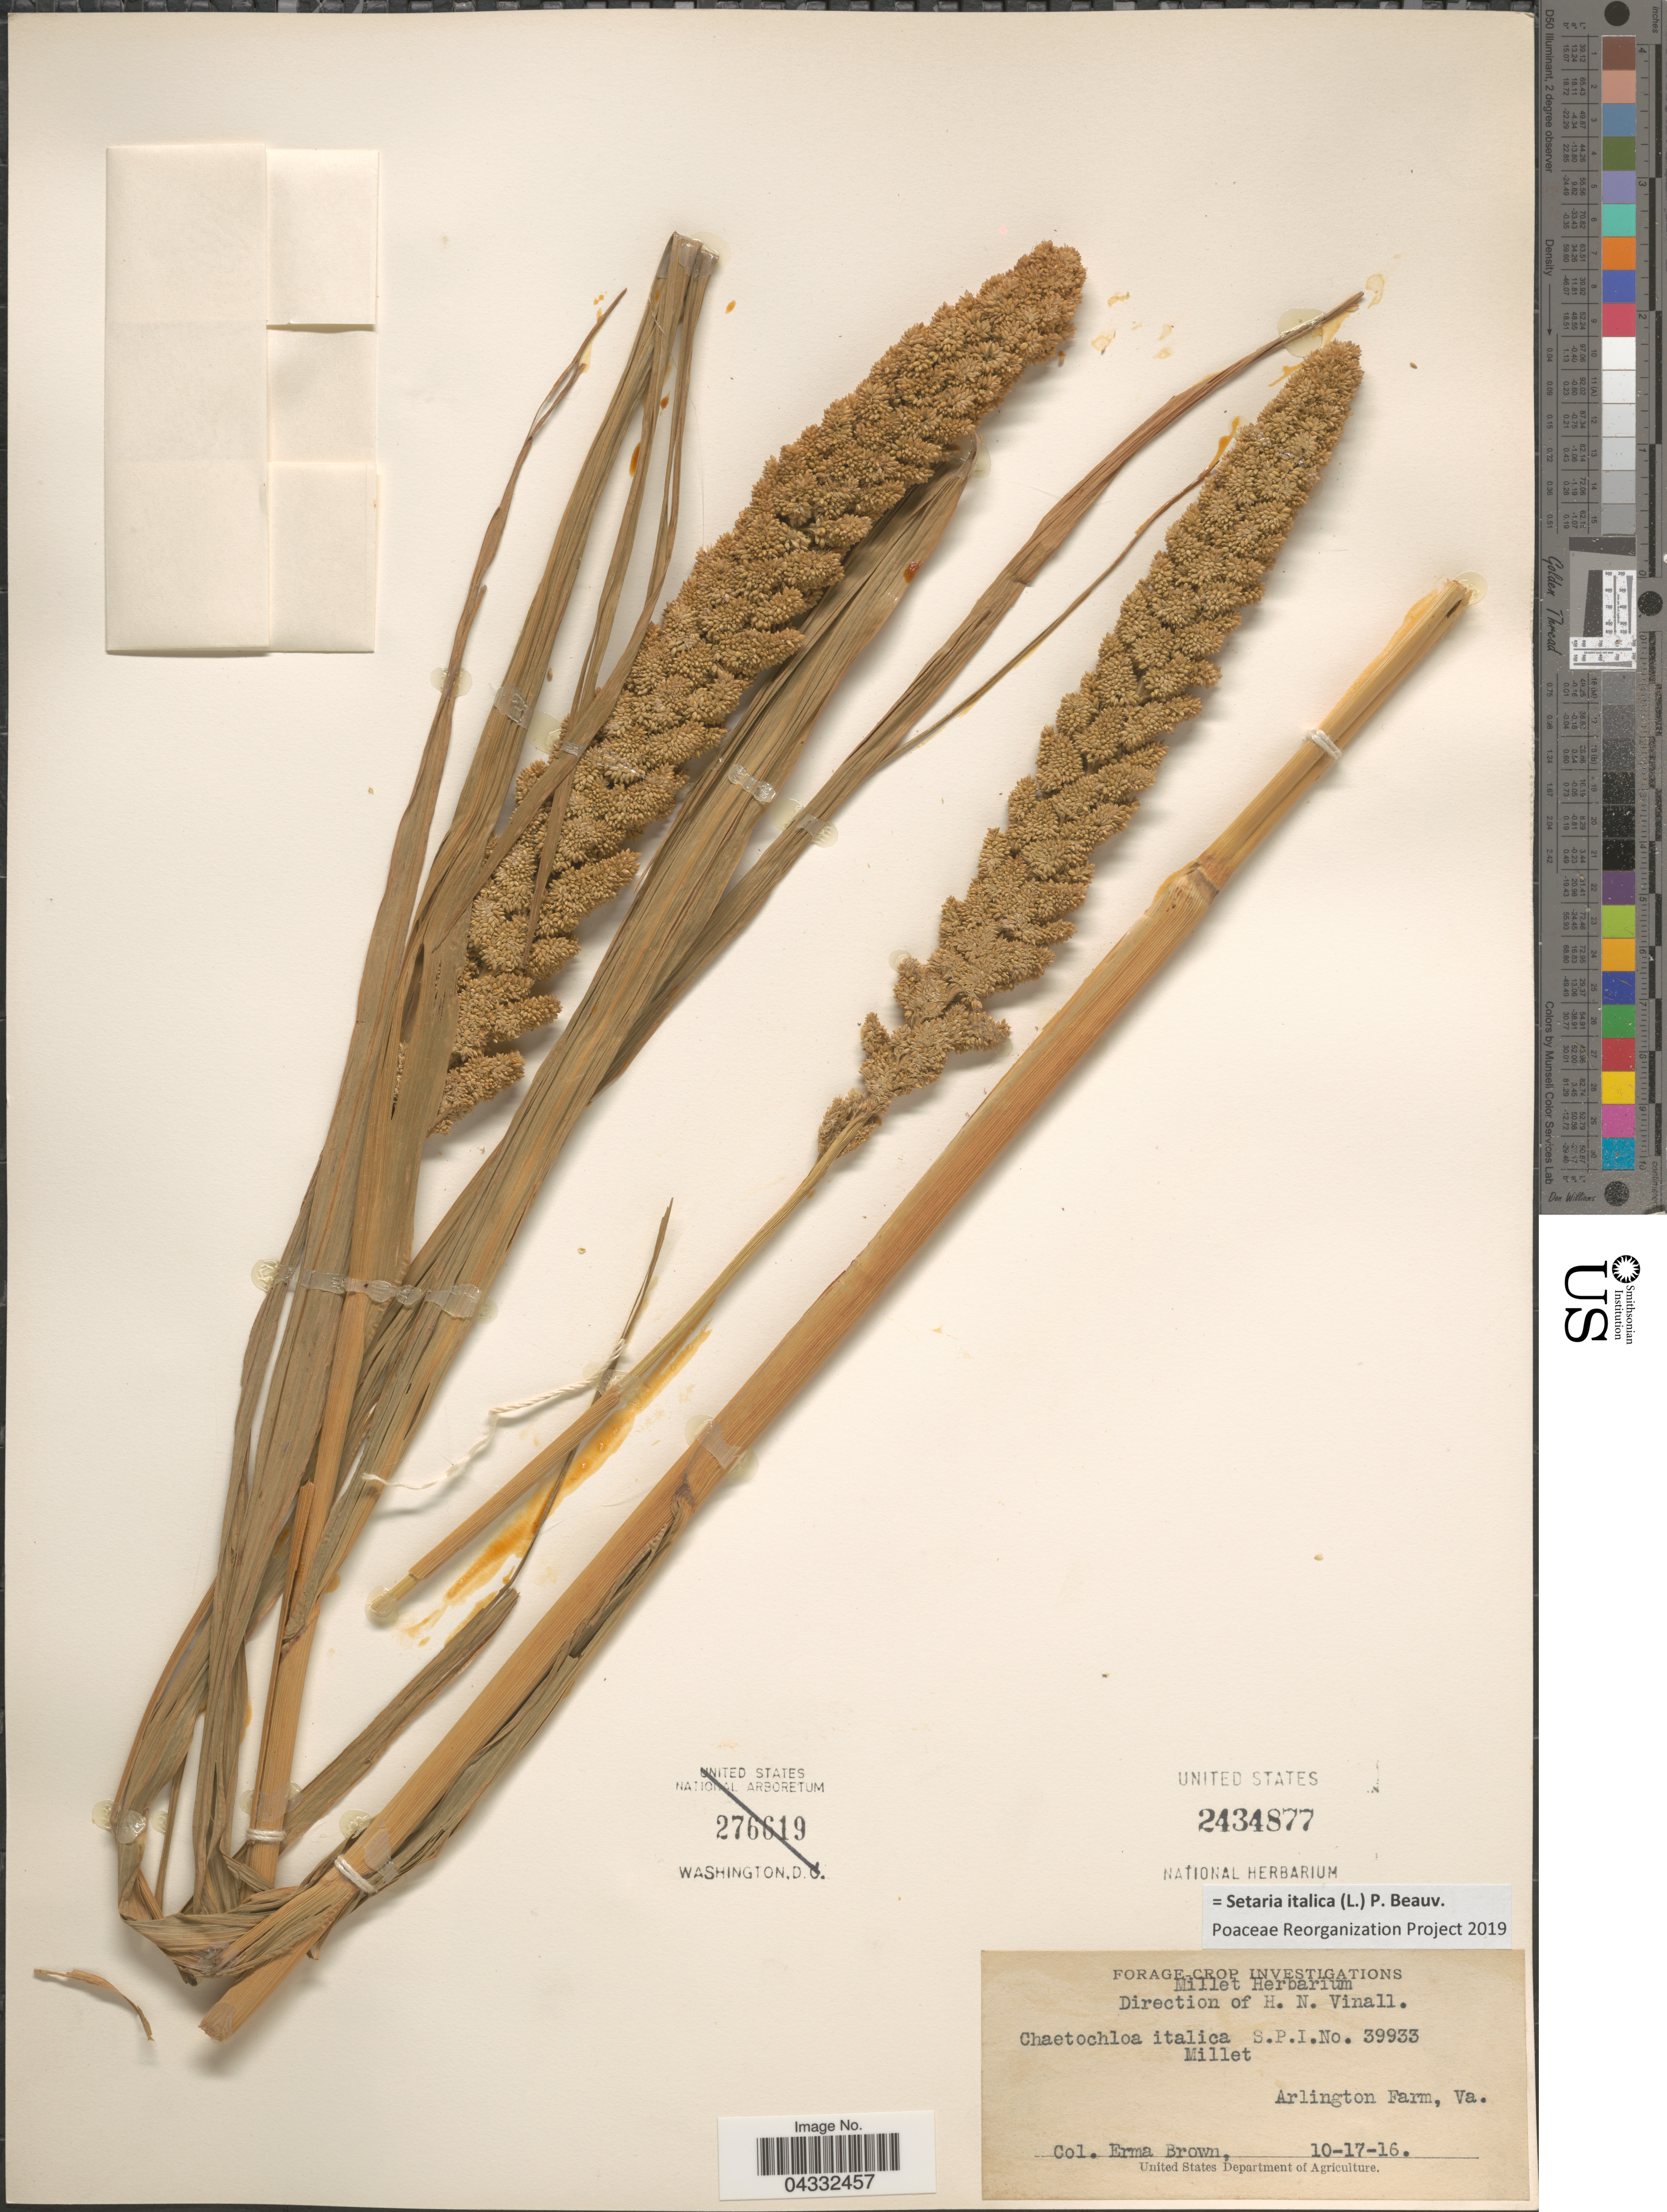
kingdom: Plantae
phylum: Tracheophyta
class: Liliopsida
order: Poales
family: Poaceae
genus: Setaria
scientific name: Setaria italica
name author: (L.) P. Beauv.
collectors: E. Brown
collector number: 39933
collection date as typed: Transcribed d/m/y: 17/10/16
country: United States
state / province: Virginia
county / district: Arlington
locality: Arlington Farm.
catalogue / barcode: US 2434877